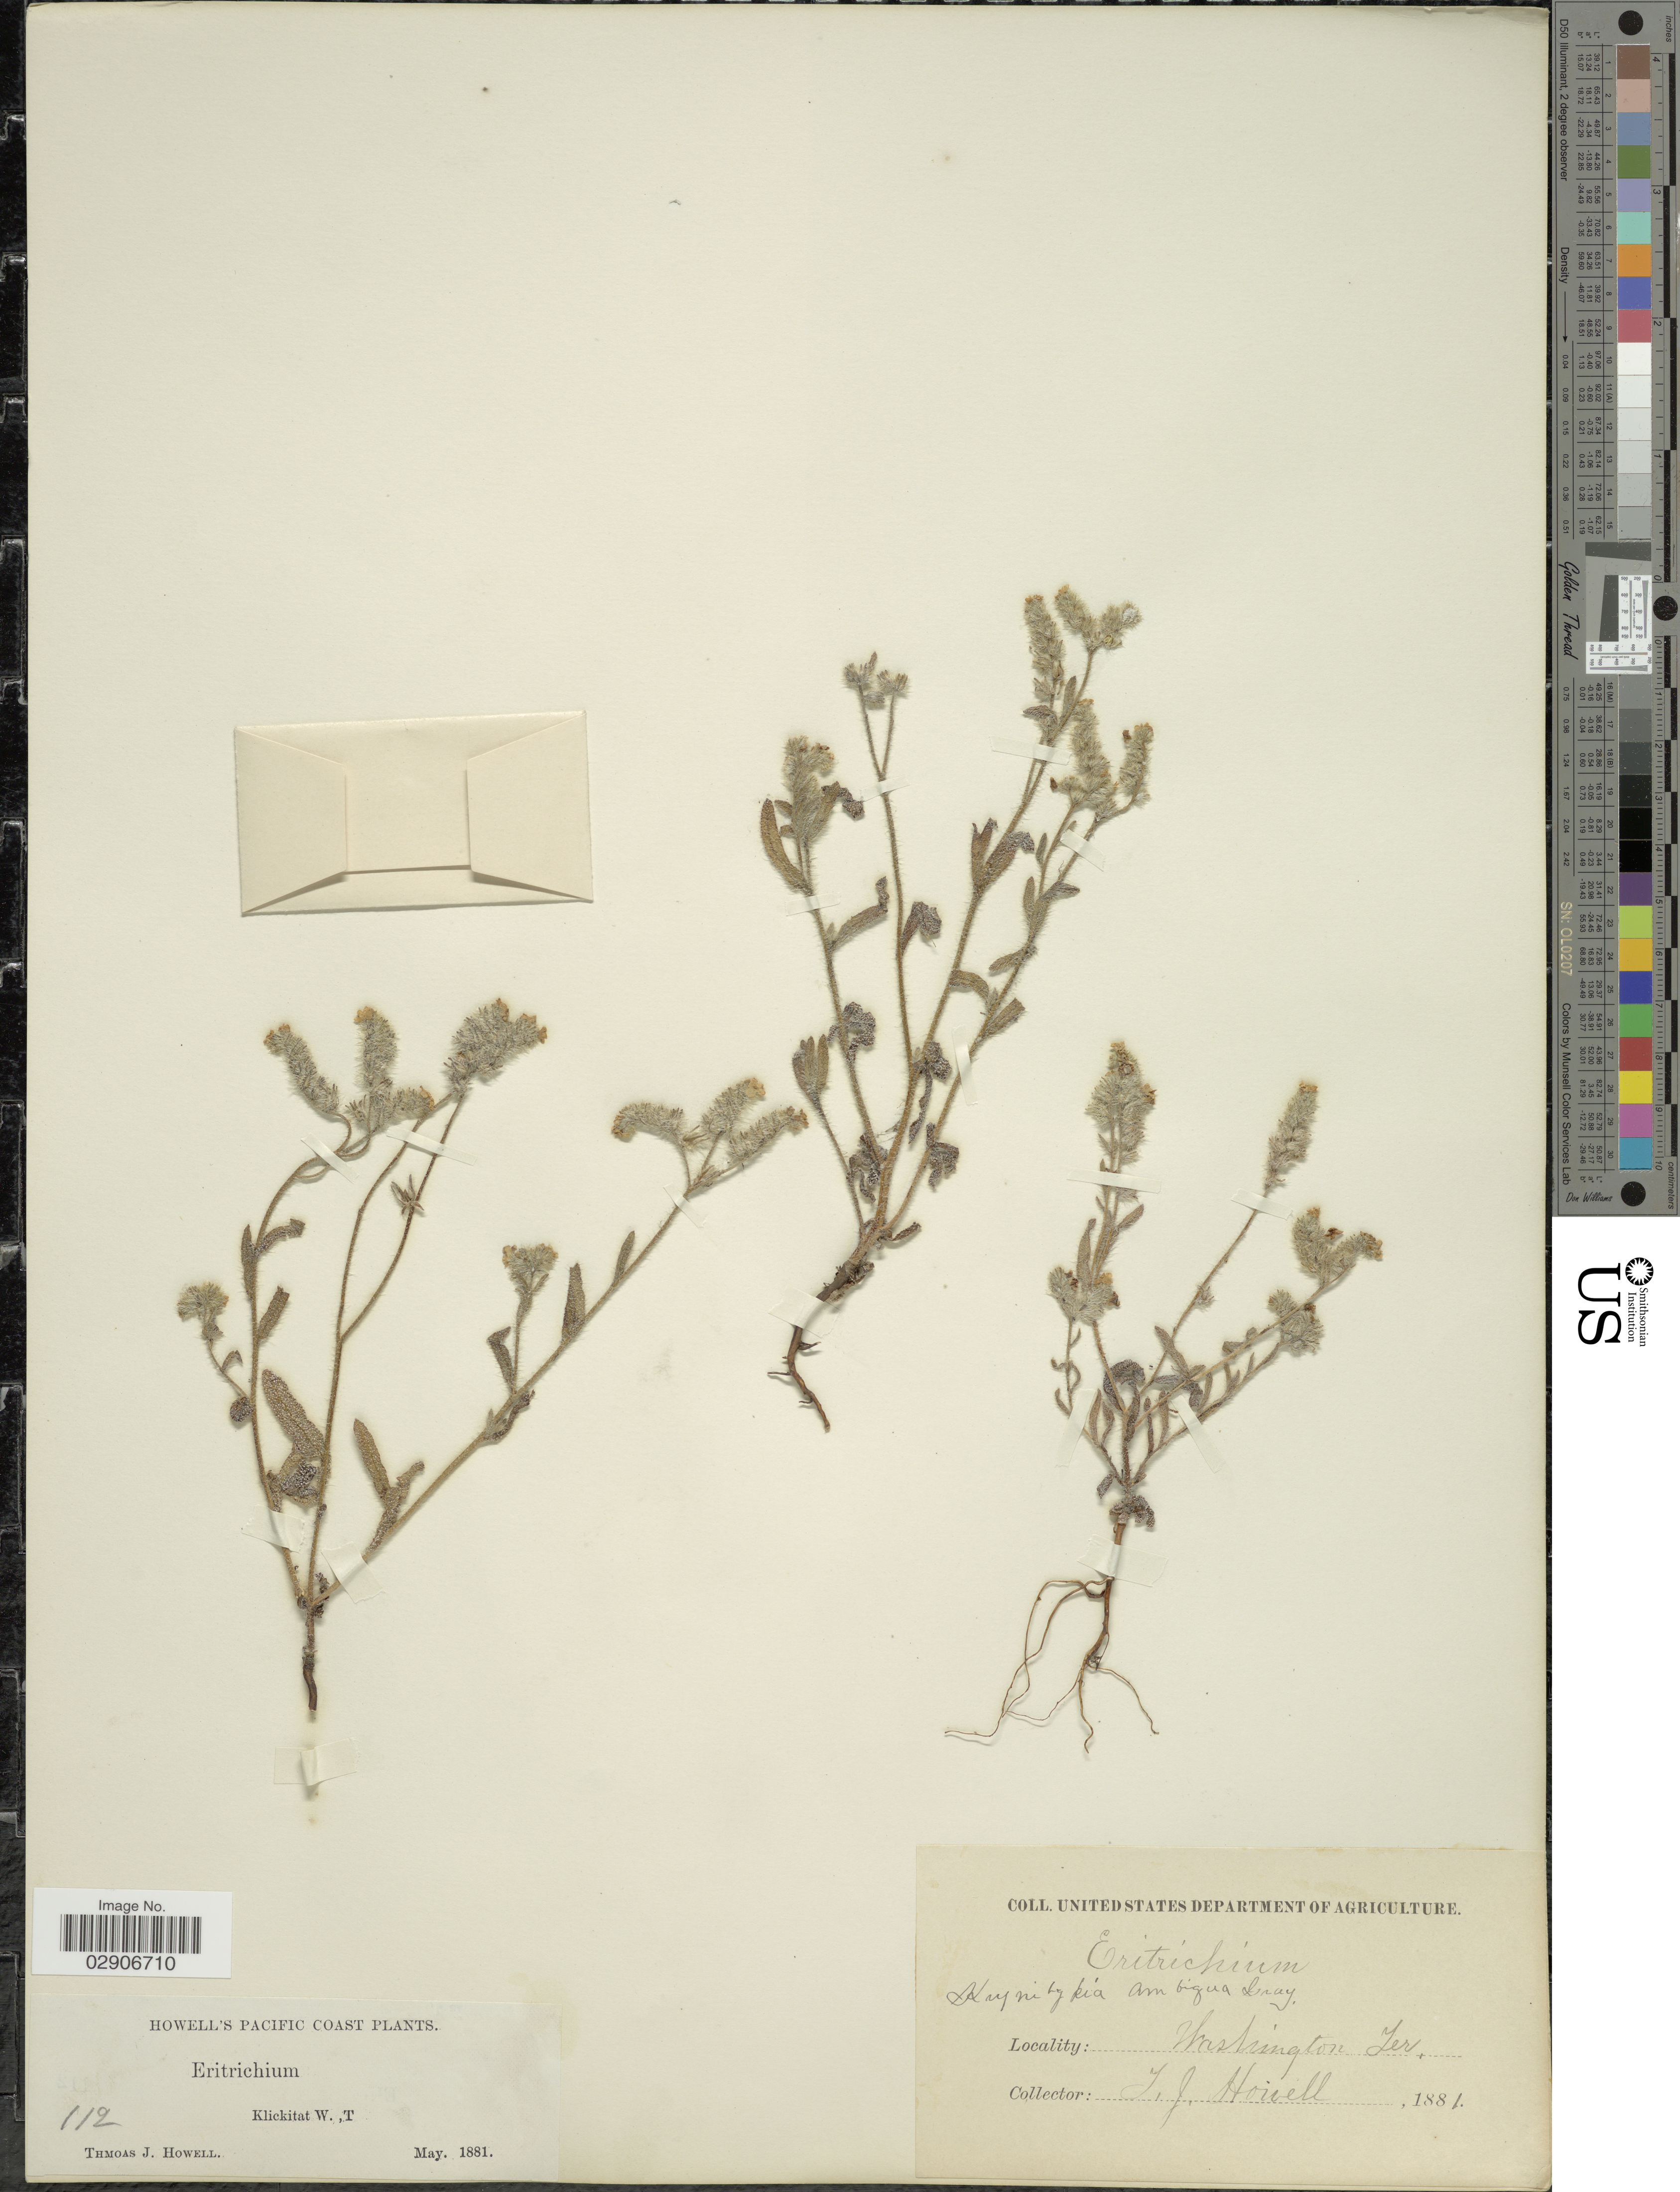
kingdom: Plantae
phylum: Tracheophyta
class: Magnoliopsida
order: Boraginales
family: Boraginaceae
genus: Cryptantha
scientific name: Cryptantha ambigua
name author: (A. Gray) Greene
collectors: T. J. Howell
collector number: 112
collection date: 1881-05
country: United States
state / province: Washington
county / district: Klickitat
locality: Klickitat W., T. Washington Ter. Pacific Coast.